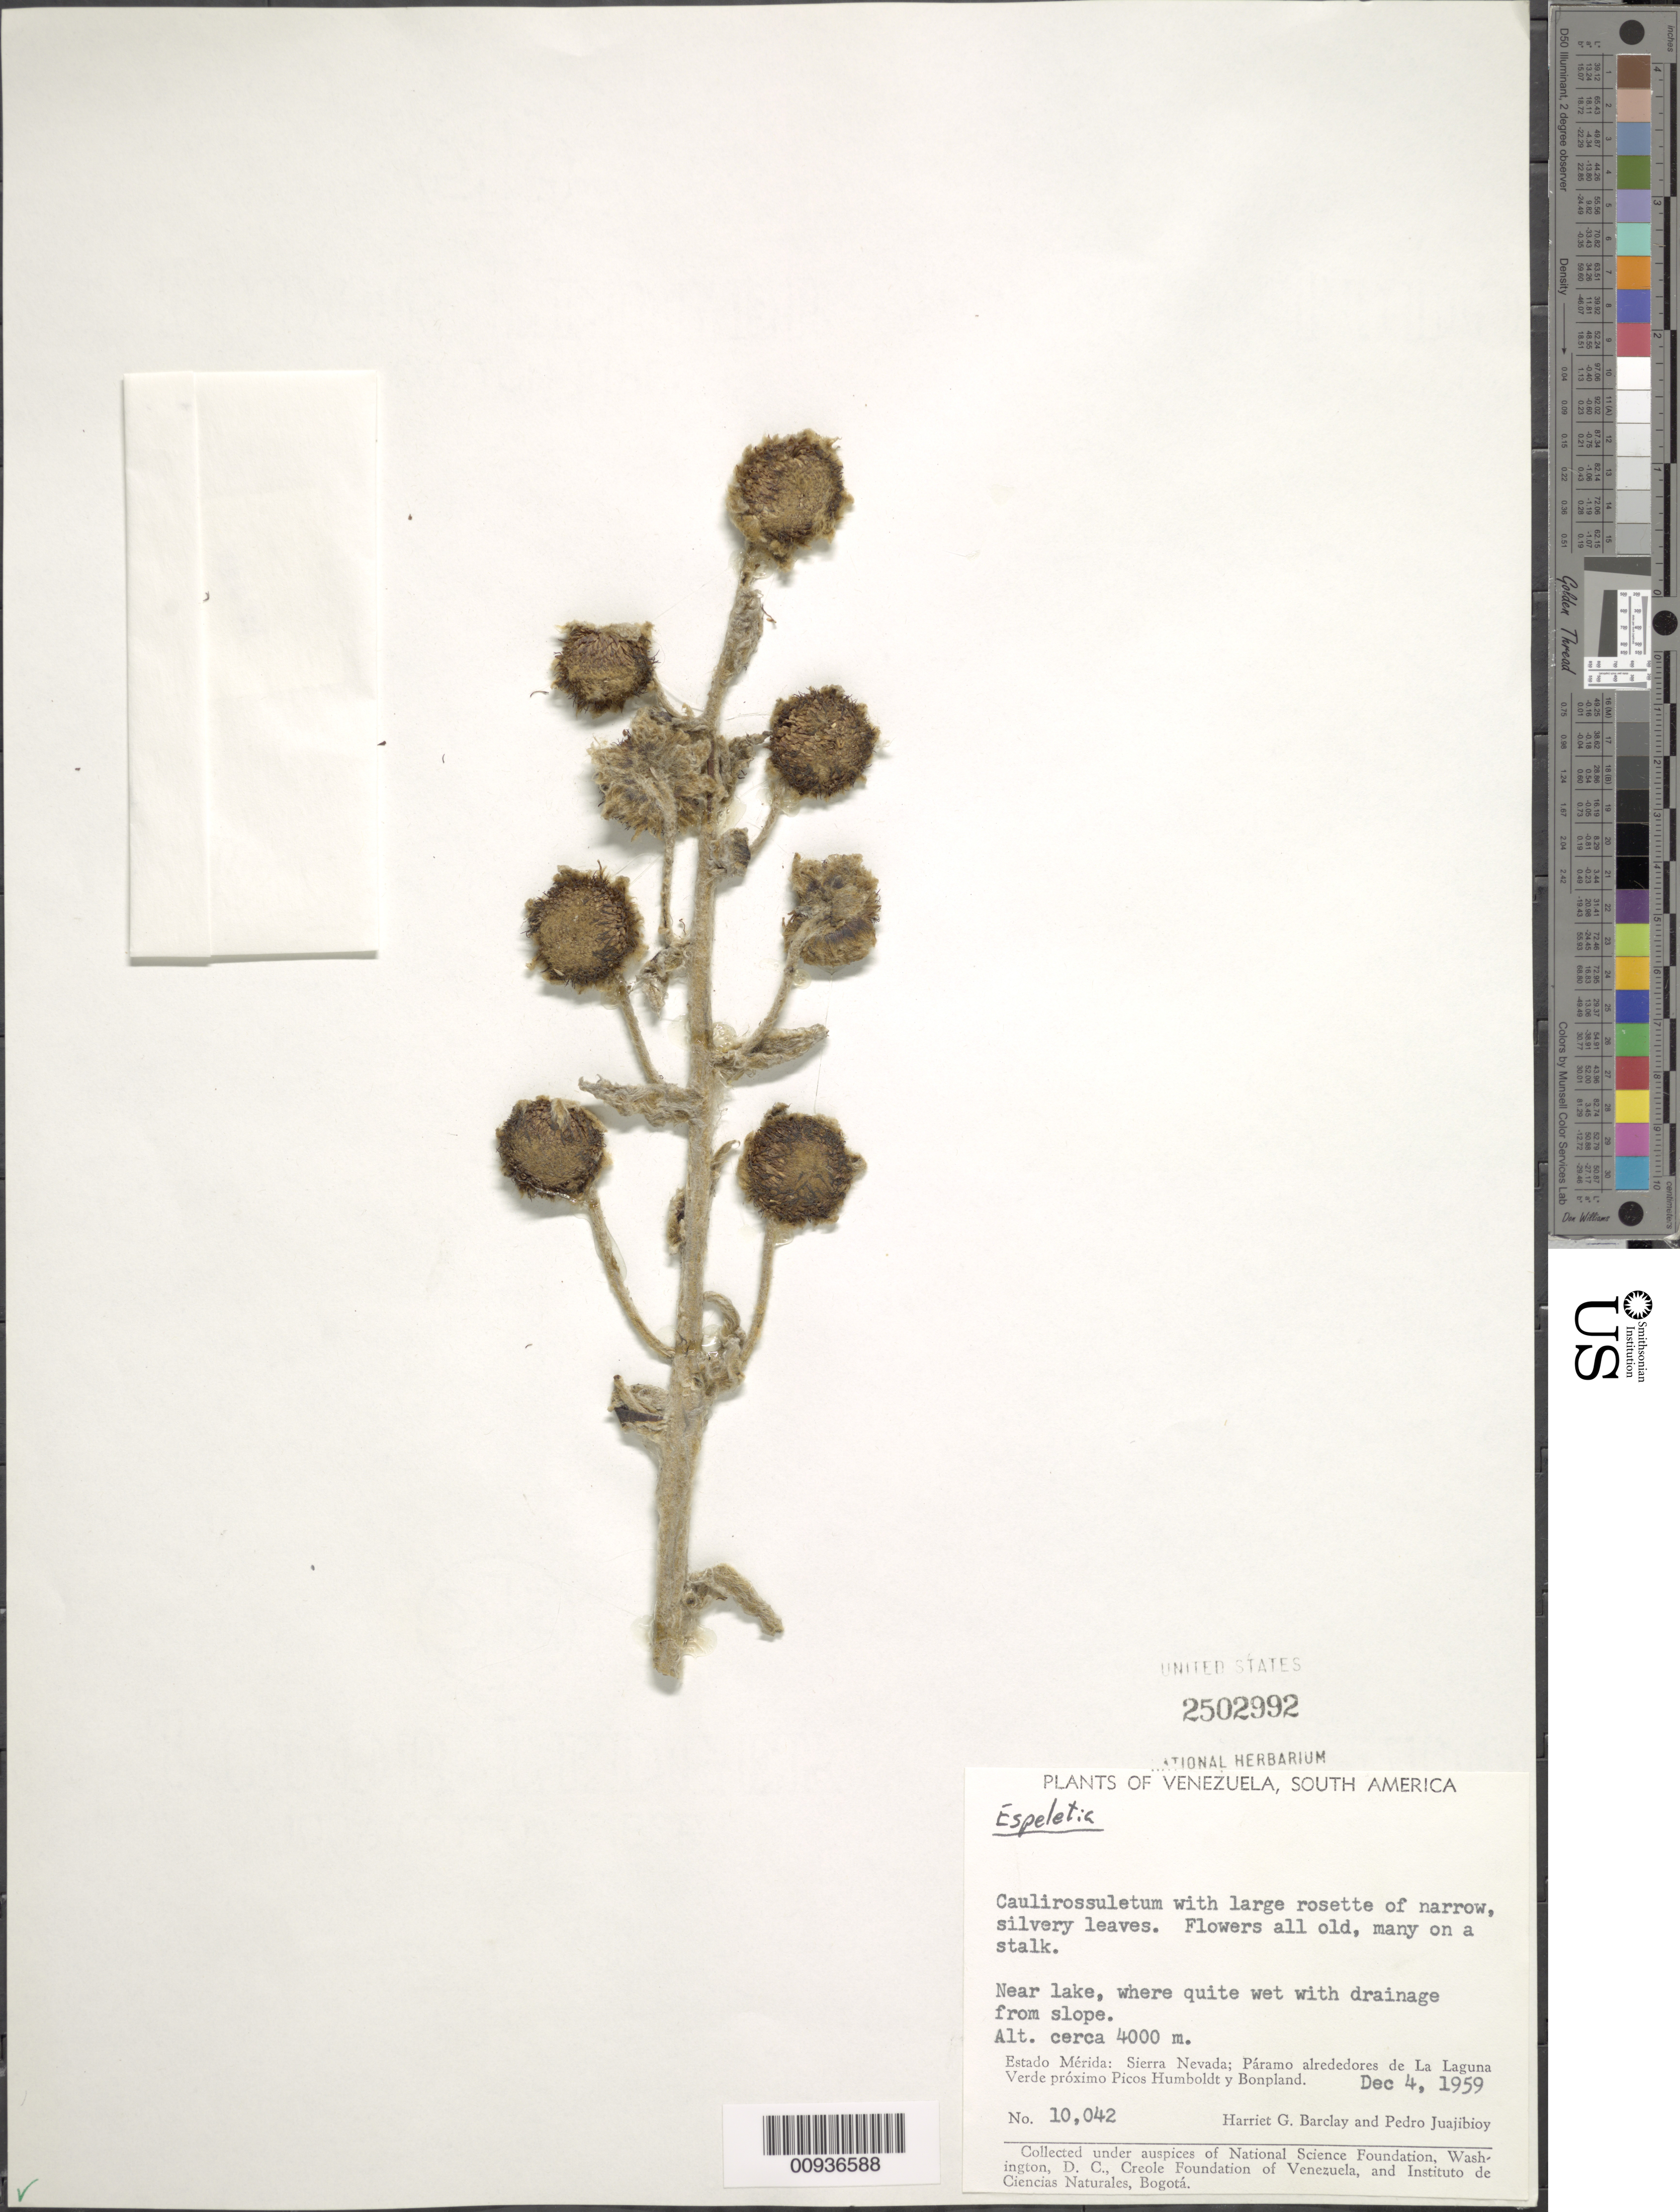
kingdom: Plantae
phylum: Tracheophyta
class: Magnoliopsida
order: Asterales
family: Asteraceae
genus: Coespeletia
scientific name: Coespeletia spicata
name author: (Sch. Bip. ex Wedd.) Cuatrec.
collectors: H. G. Barclay & P. Juajibioy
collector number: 10042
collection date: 1959-12-04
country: Venezuela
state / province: Mérida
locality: Páramo alrededores de La Laguna Verde próximo Picos Humboldt y Bonpland. Near lake, where quite wet with drainage from slope.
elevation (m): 4000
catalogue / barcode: US 2502992